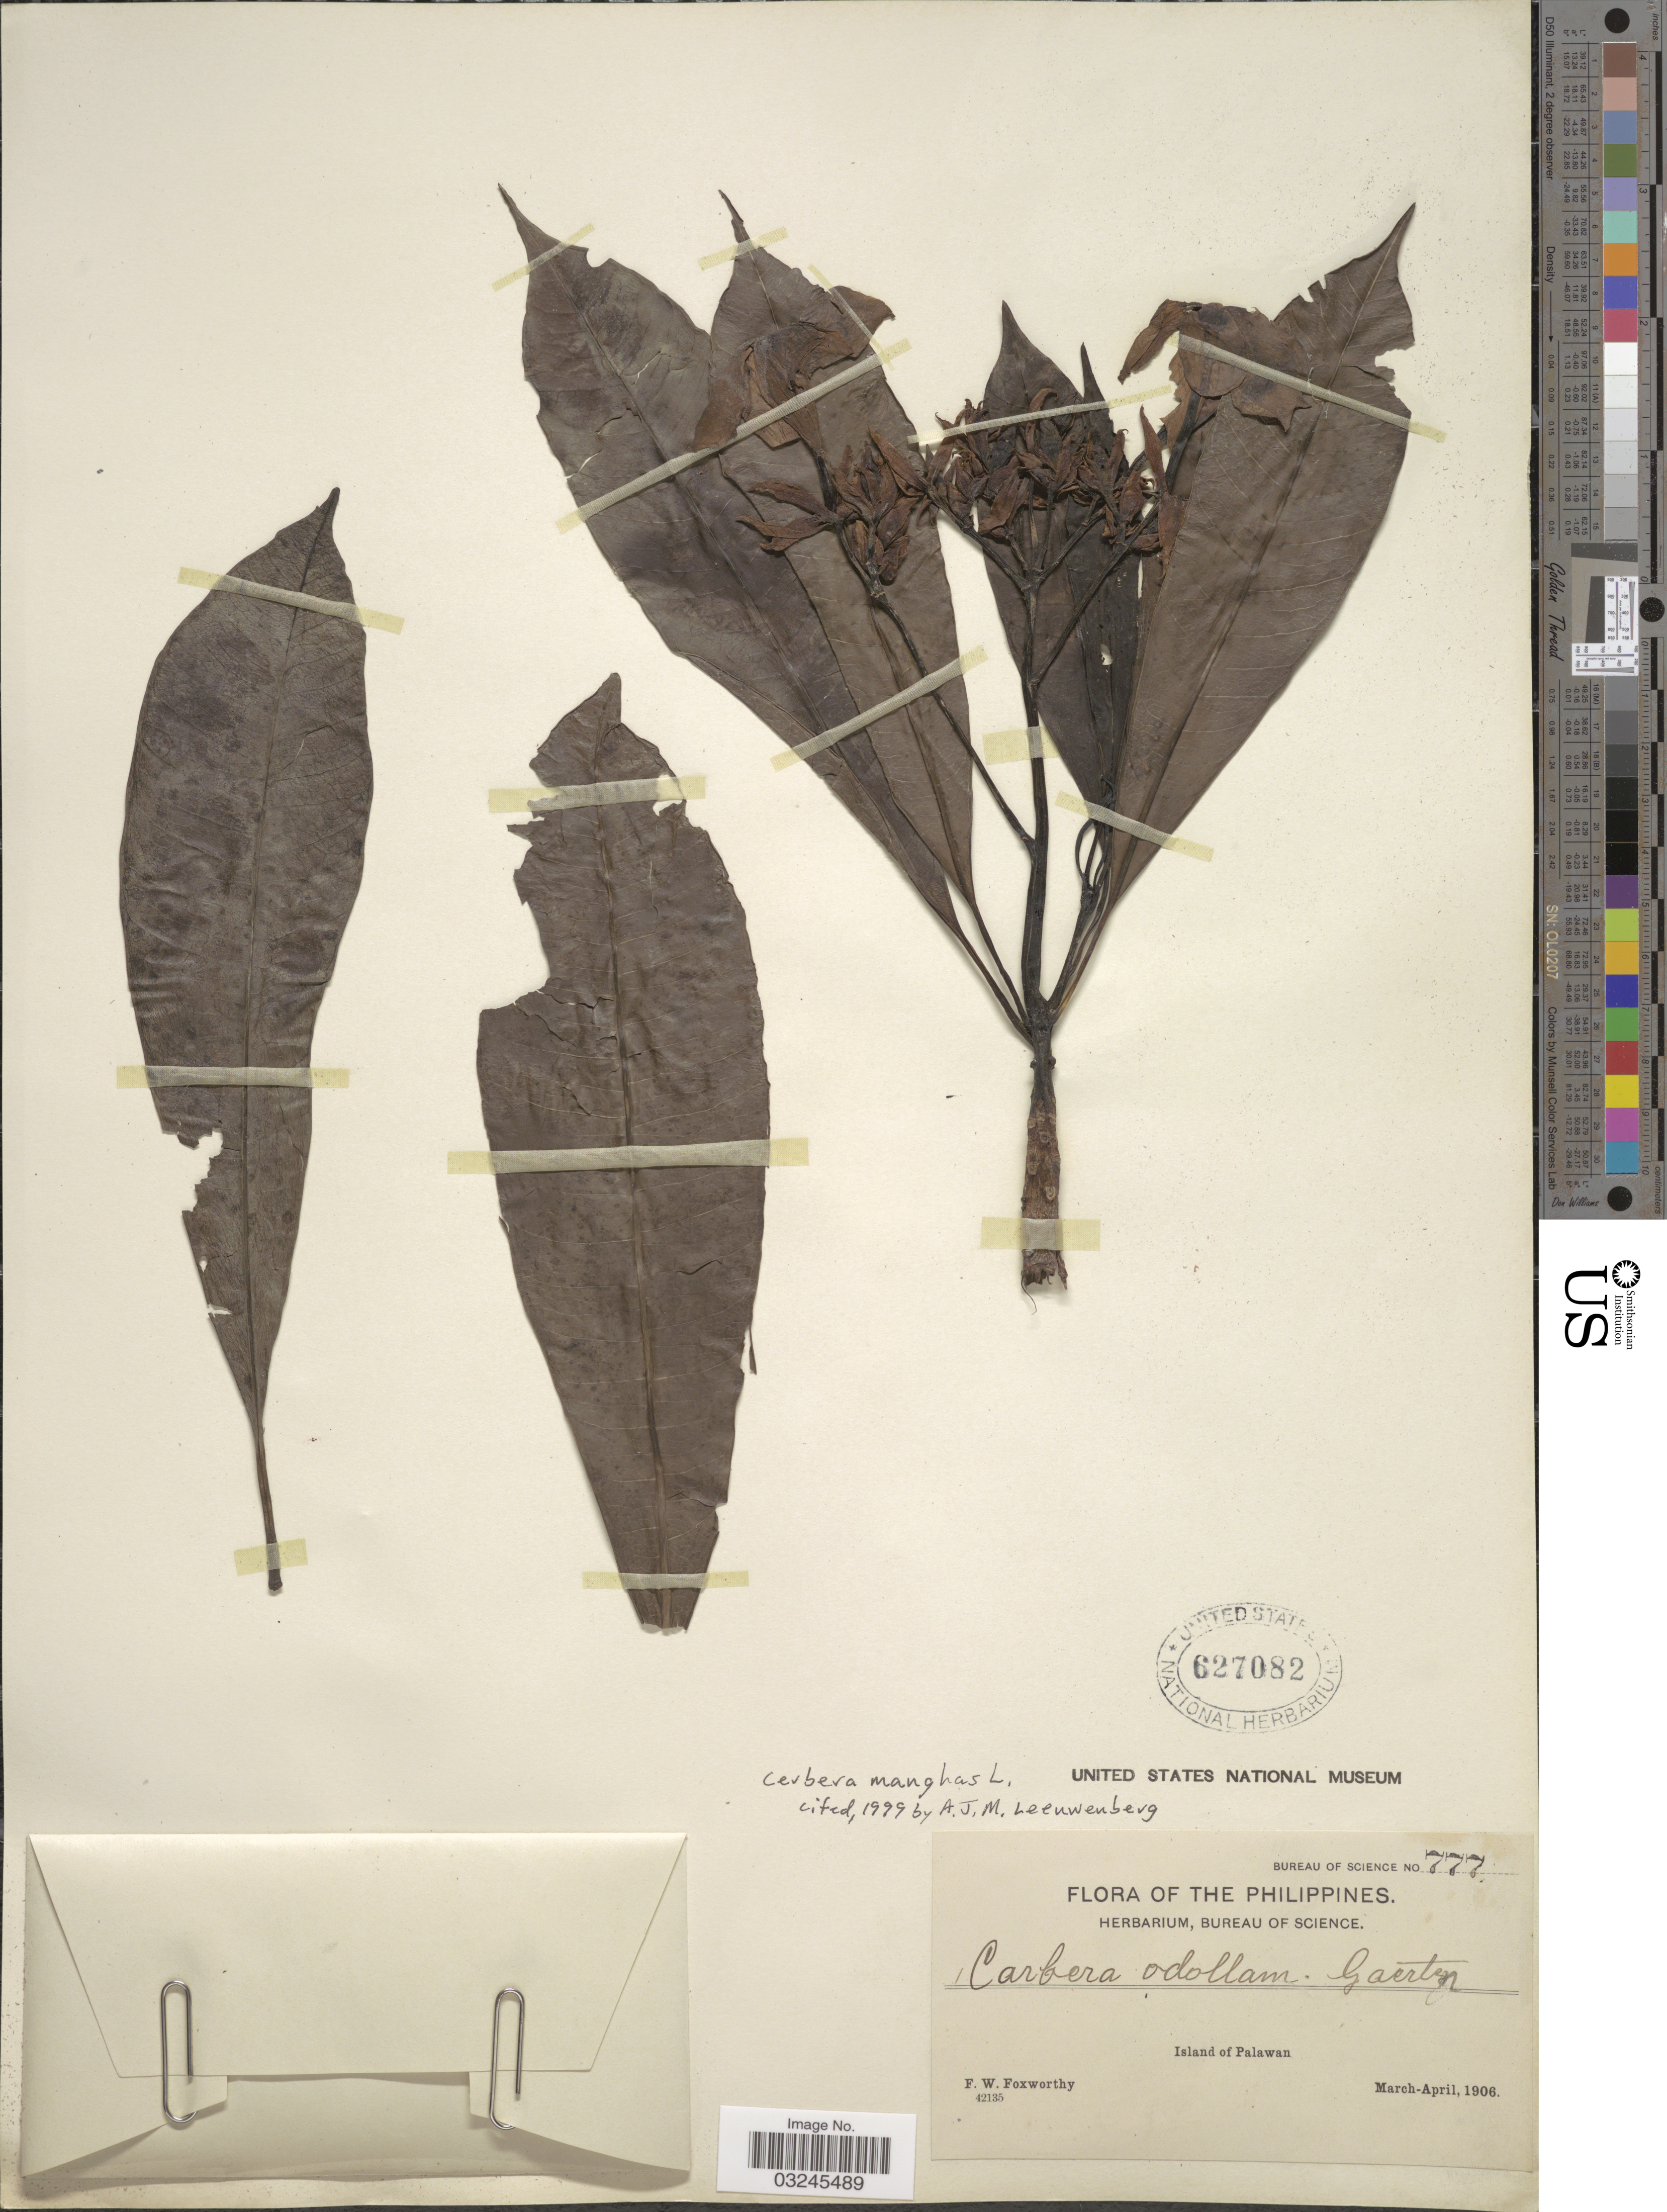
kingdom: Plantae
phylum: Tracheophyta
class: Magnoliopsida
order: Gentianales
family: Apocynaceae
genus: Cerbera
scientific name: Cerbera manghas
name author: L.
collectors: F. W. Foxworthy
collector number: Bureau of Science 777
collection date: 1906-03/1906-04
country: Philippines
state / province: Mimaropa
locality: Island of Palawan.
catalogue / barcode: US 627082